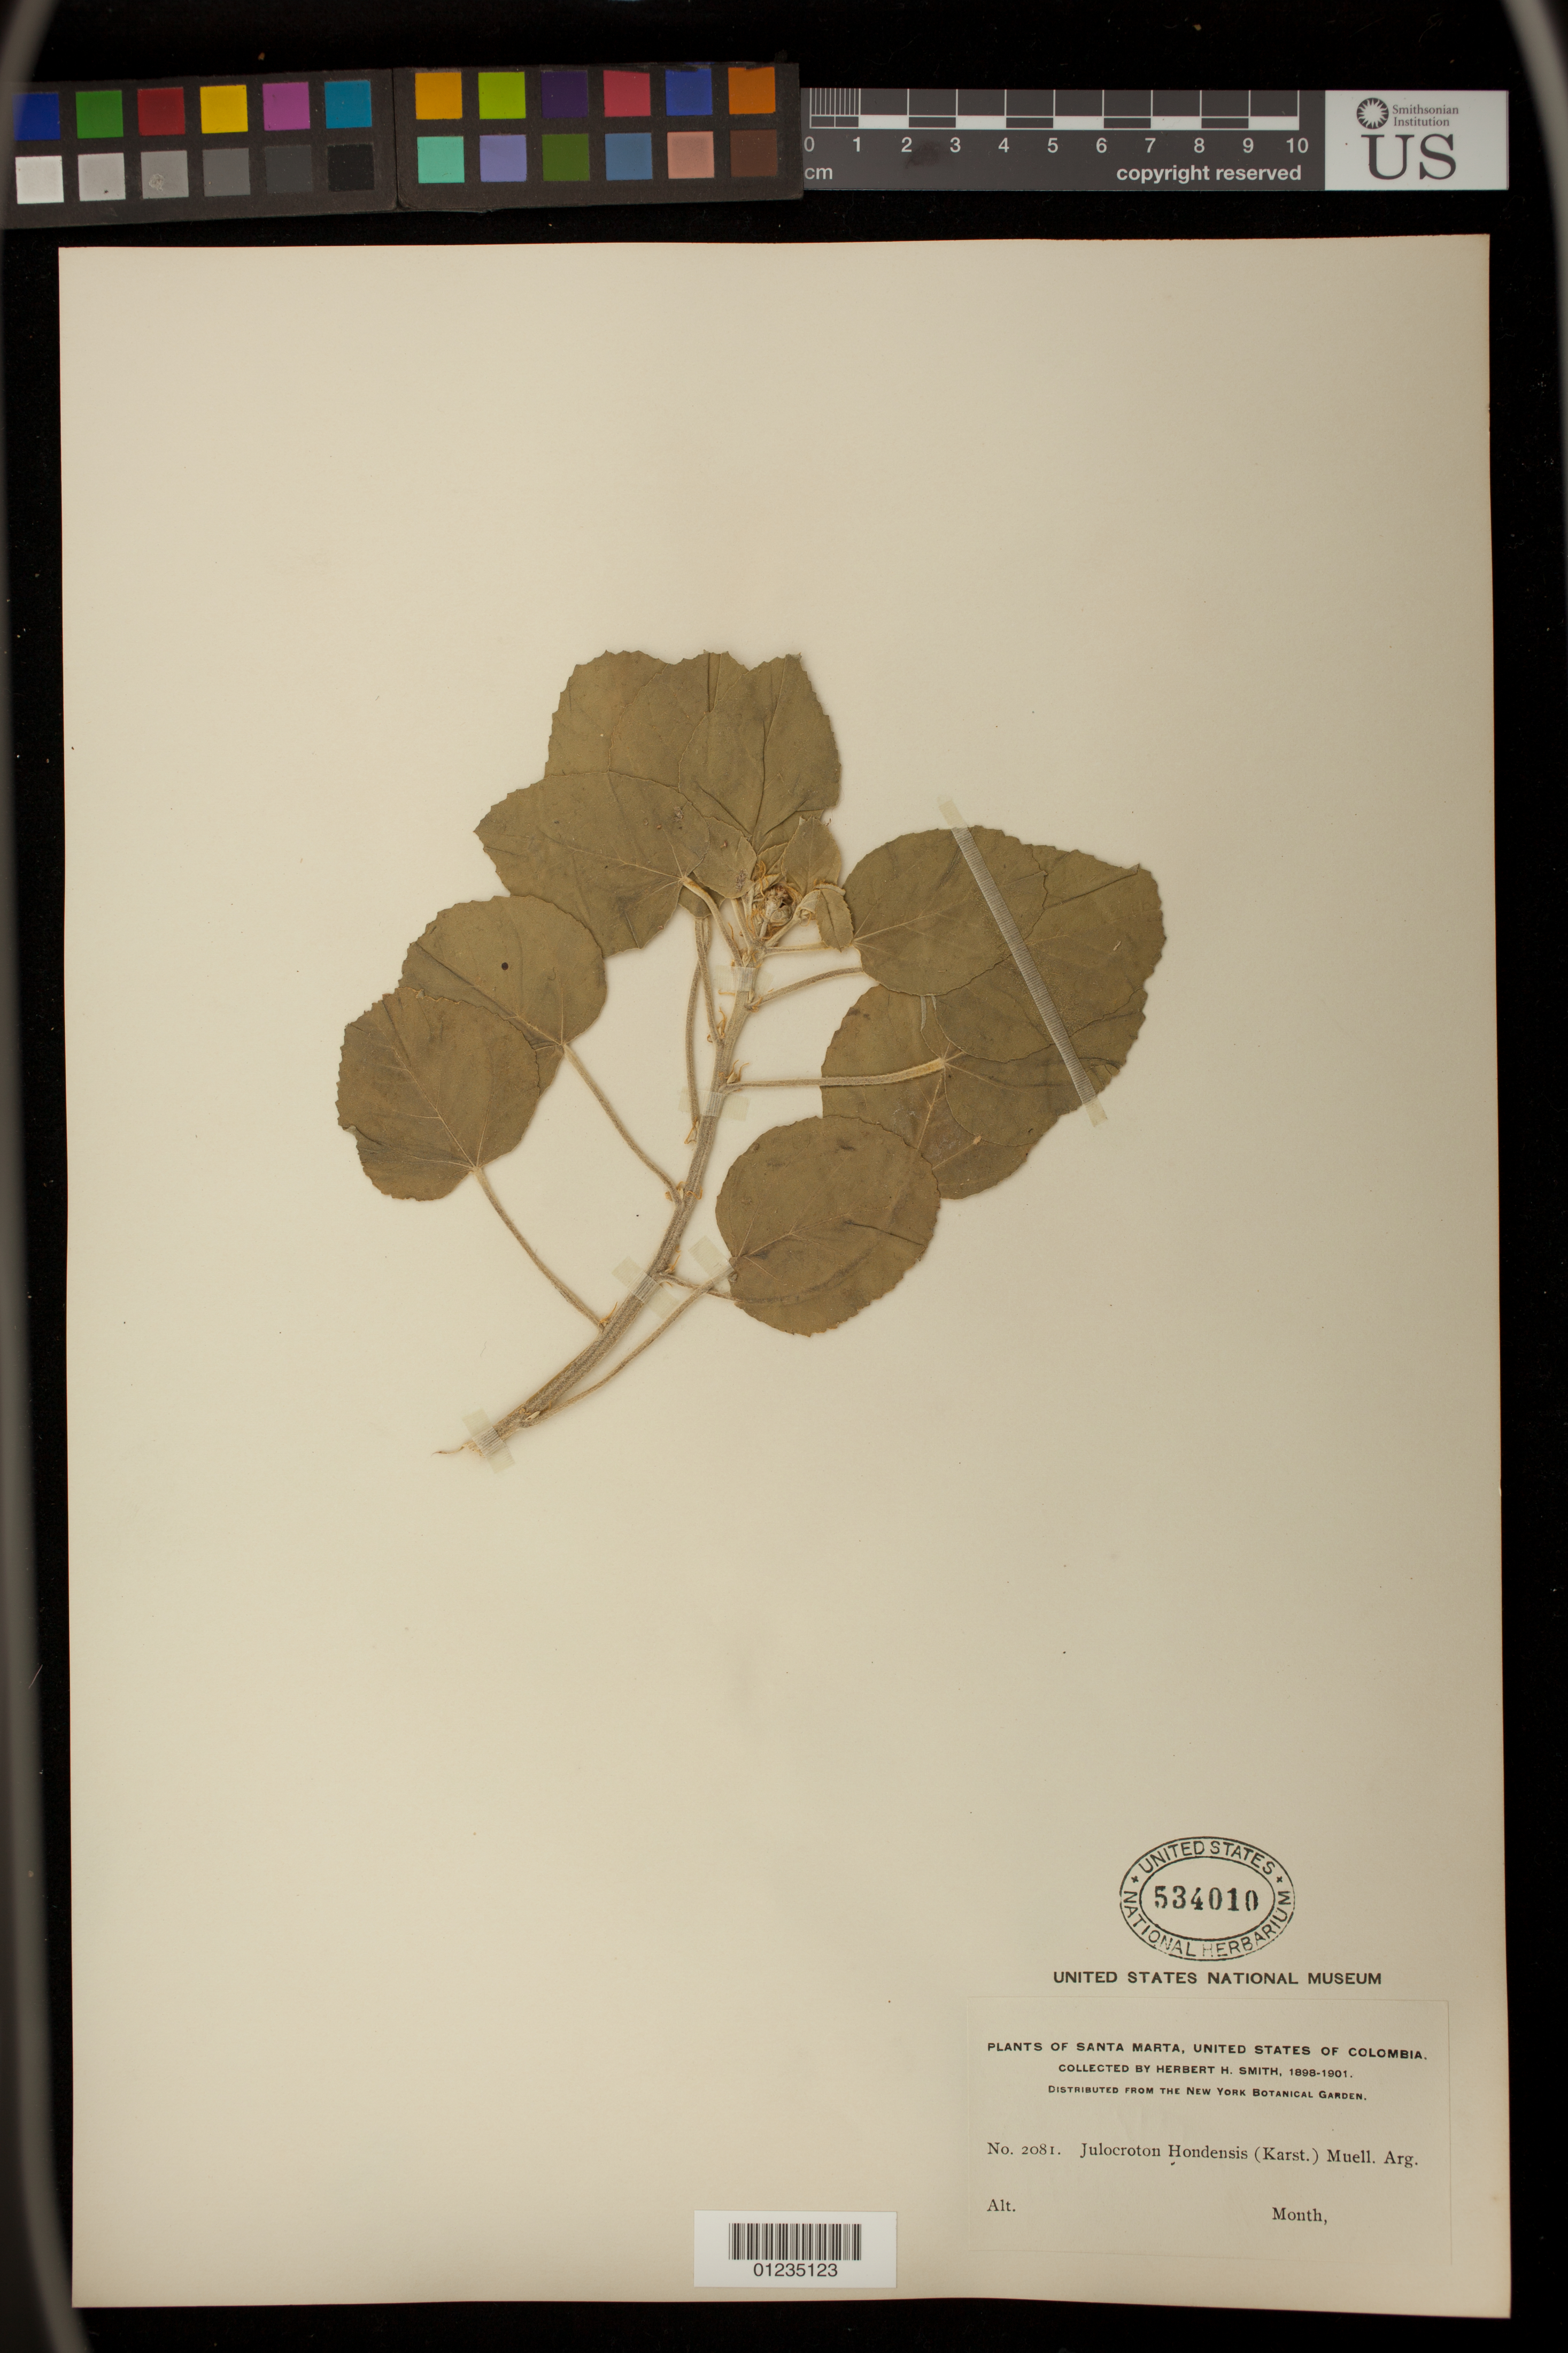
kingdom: Plantae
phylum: Tracheophyta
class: Magnoliopsida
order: Malpighiales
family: Euphorbiaceae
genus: Julocroton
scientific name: Julocroton argenteus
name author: (L.) Didr.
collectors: Herbert H. Smith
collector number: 2081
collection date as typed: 1898-1901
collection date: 1898/1901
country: Colombia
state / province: Magdalena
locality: Santa Marta.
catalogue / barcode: US 534010